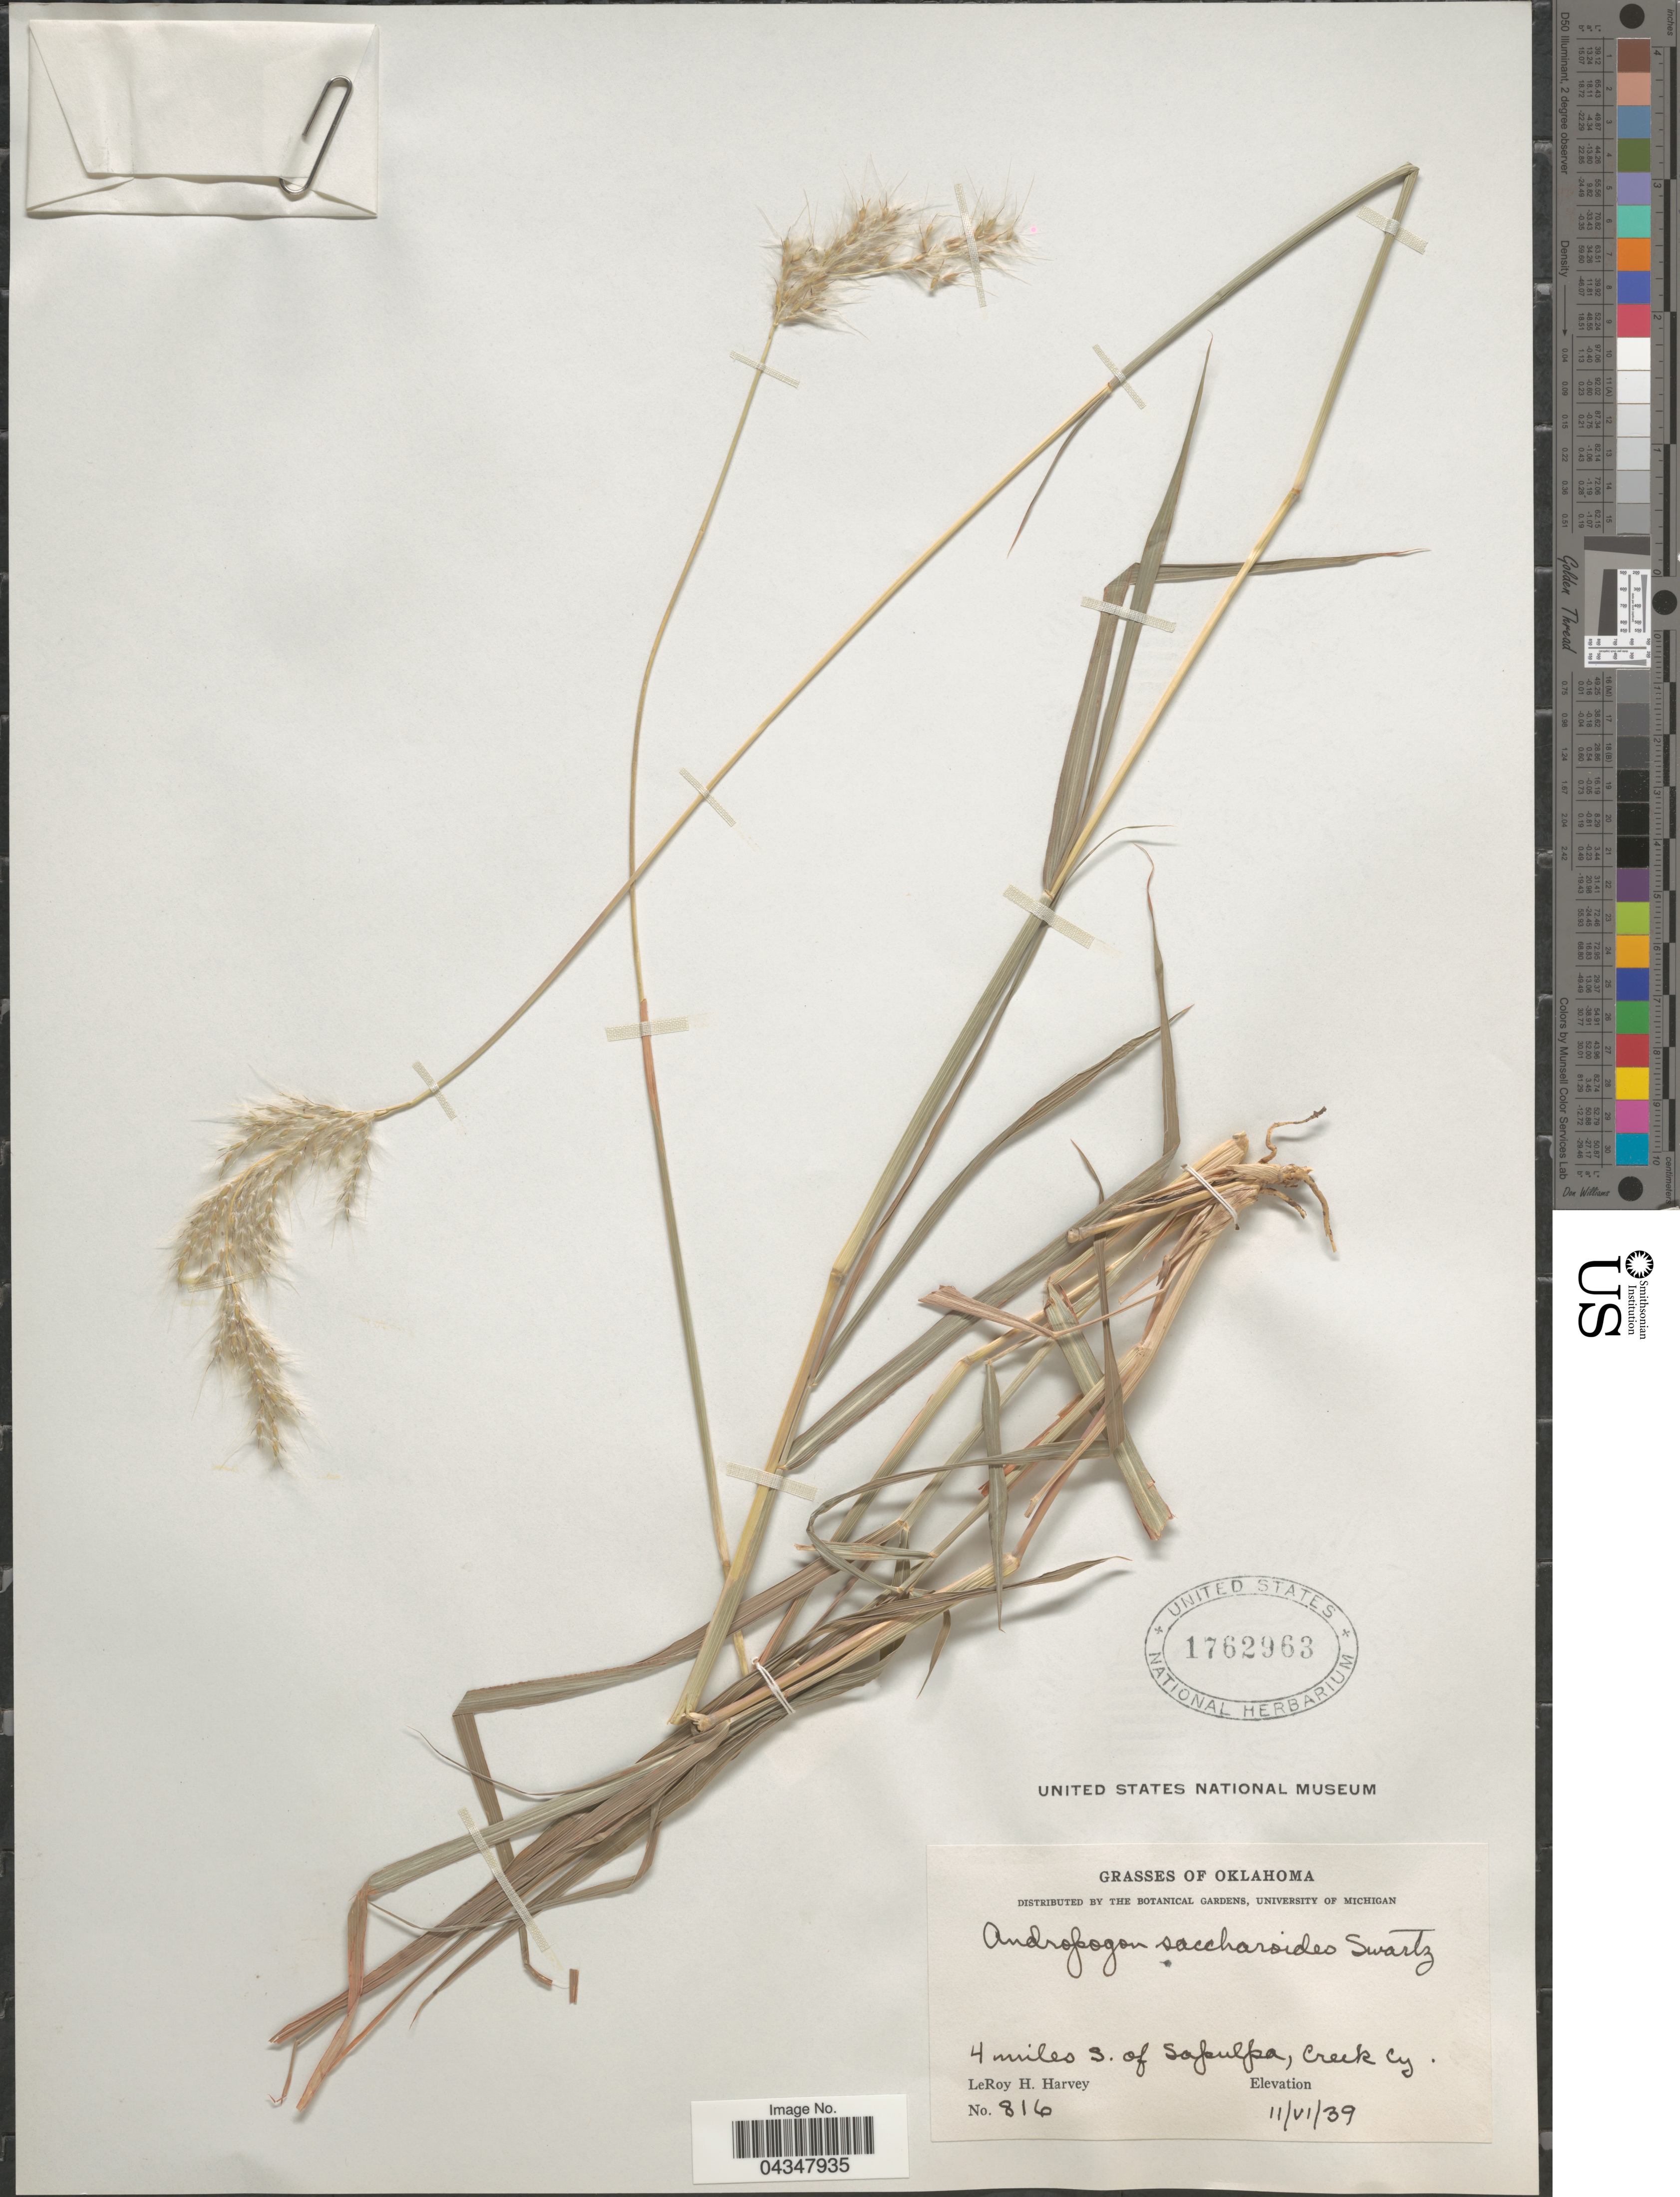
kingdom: Plantae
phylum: Tracheophyta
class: Liliopsida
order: Poales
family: Poaceae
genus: Bothriochloa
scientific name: Bothriochloa saccharoides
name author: (Sw.) Rydb.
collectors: L. H. Harvey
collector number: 816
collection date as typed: Transcribed d/m/y: 11/6/39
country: United States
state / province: Oklahoma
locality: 4 miles S. of Sapulpa, Creek Cy.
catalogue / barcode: US 1762963